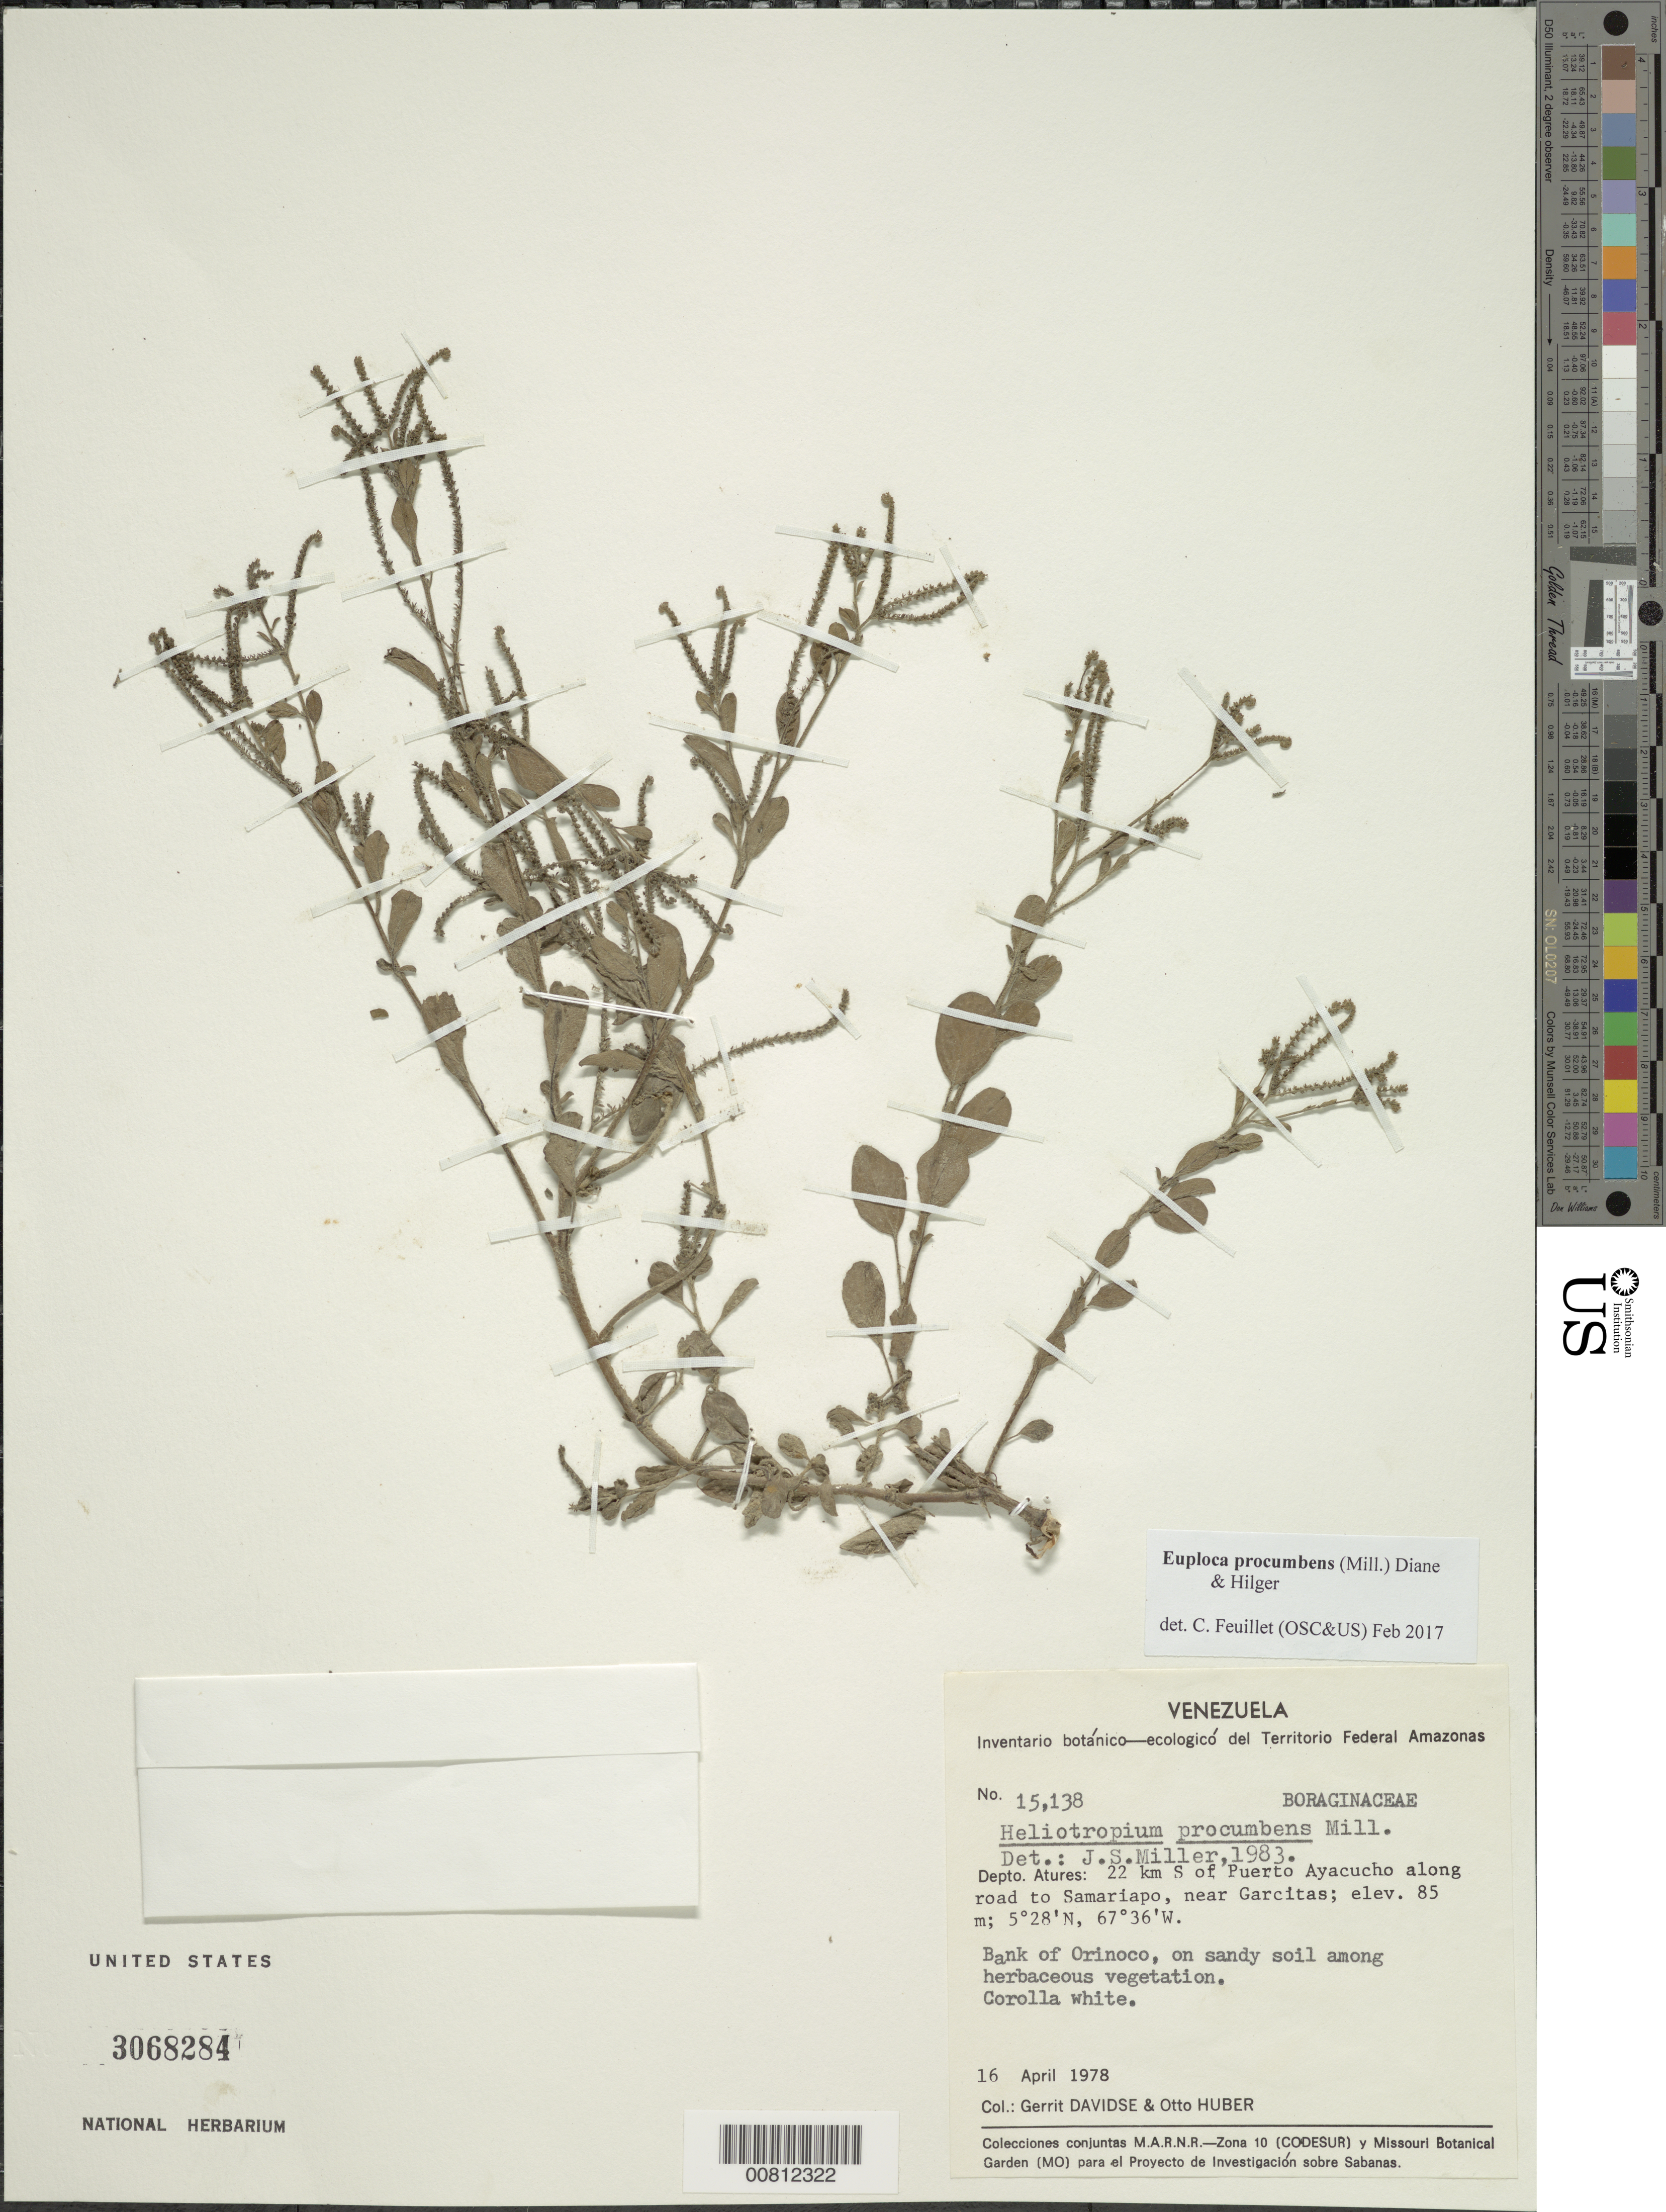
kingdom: Plantae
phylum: Tracheophyta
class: Magnoliopsida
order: Boraginales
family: Heliotropiaceae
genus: Heliotropium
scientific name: Heliotropium procumbens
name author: Mill.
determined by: Miller, James S., (MO), Missouri Botanical Garden (UNITED STATES)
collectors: G. Davidse & O. Huber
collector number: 15138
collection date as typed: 16-Apr-78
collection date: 1978-04-16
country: Venezuela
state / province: Amazonas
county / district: Atures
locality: Puerto Ayacucho, 22 km S of along road to Samariapo, near Garcitas, Río Orinoco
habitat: Sandy soil of river bank of Orinoco with herbaceous vegetation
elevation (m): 85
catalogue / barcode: US 3068284